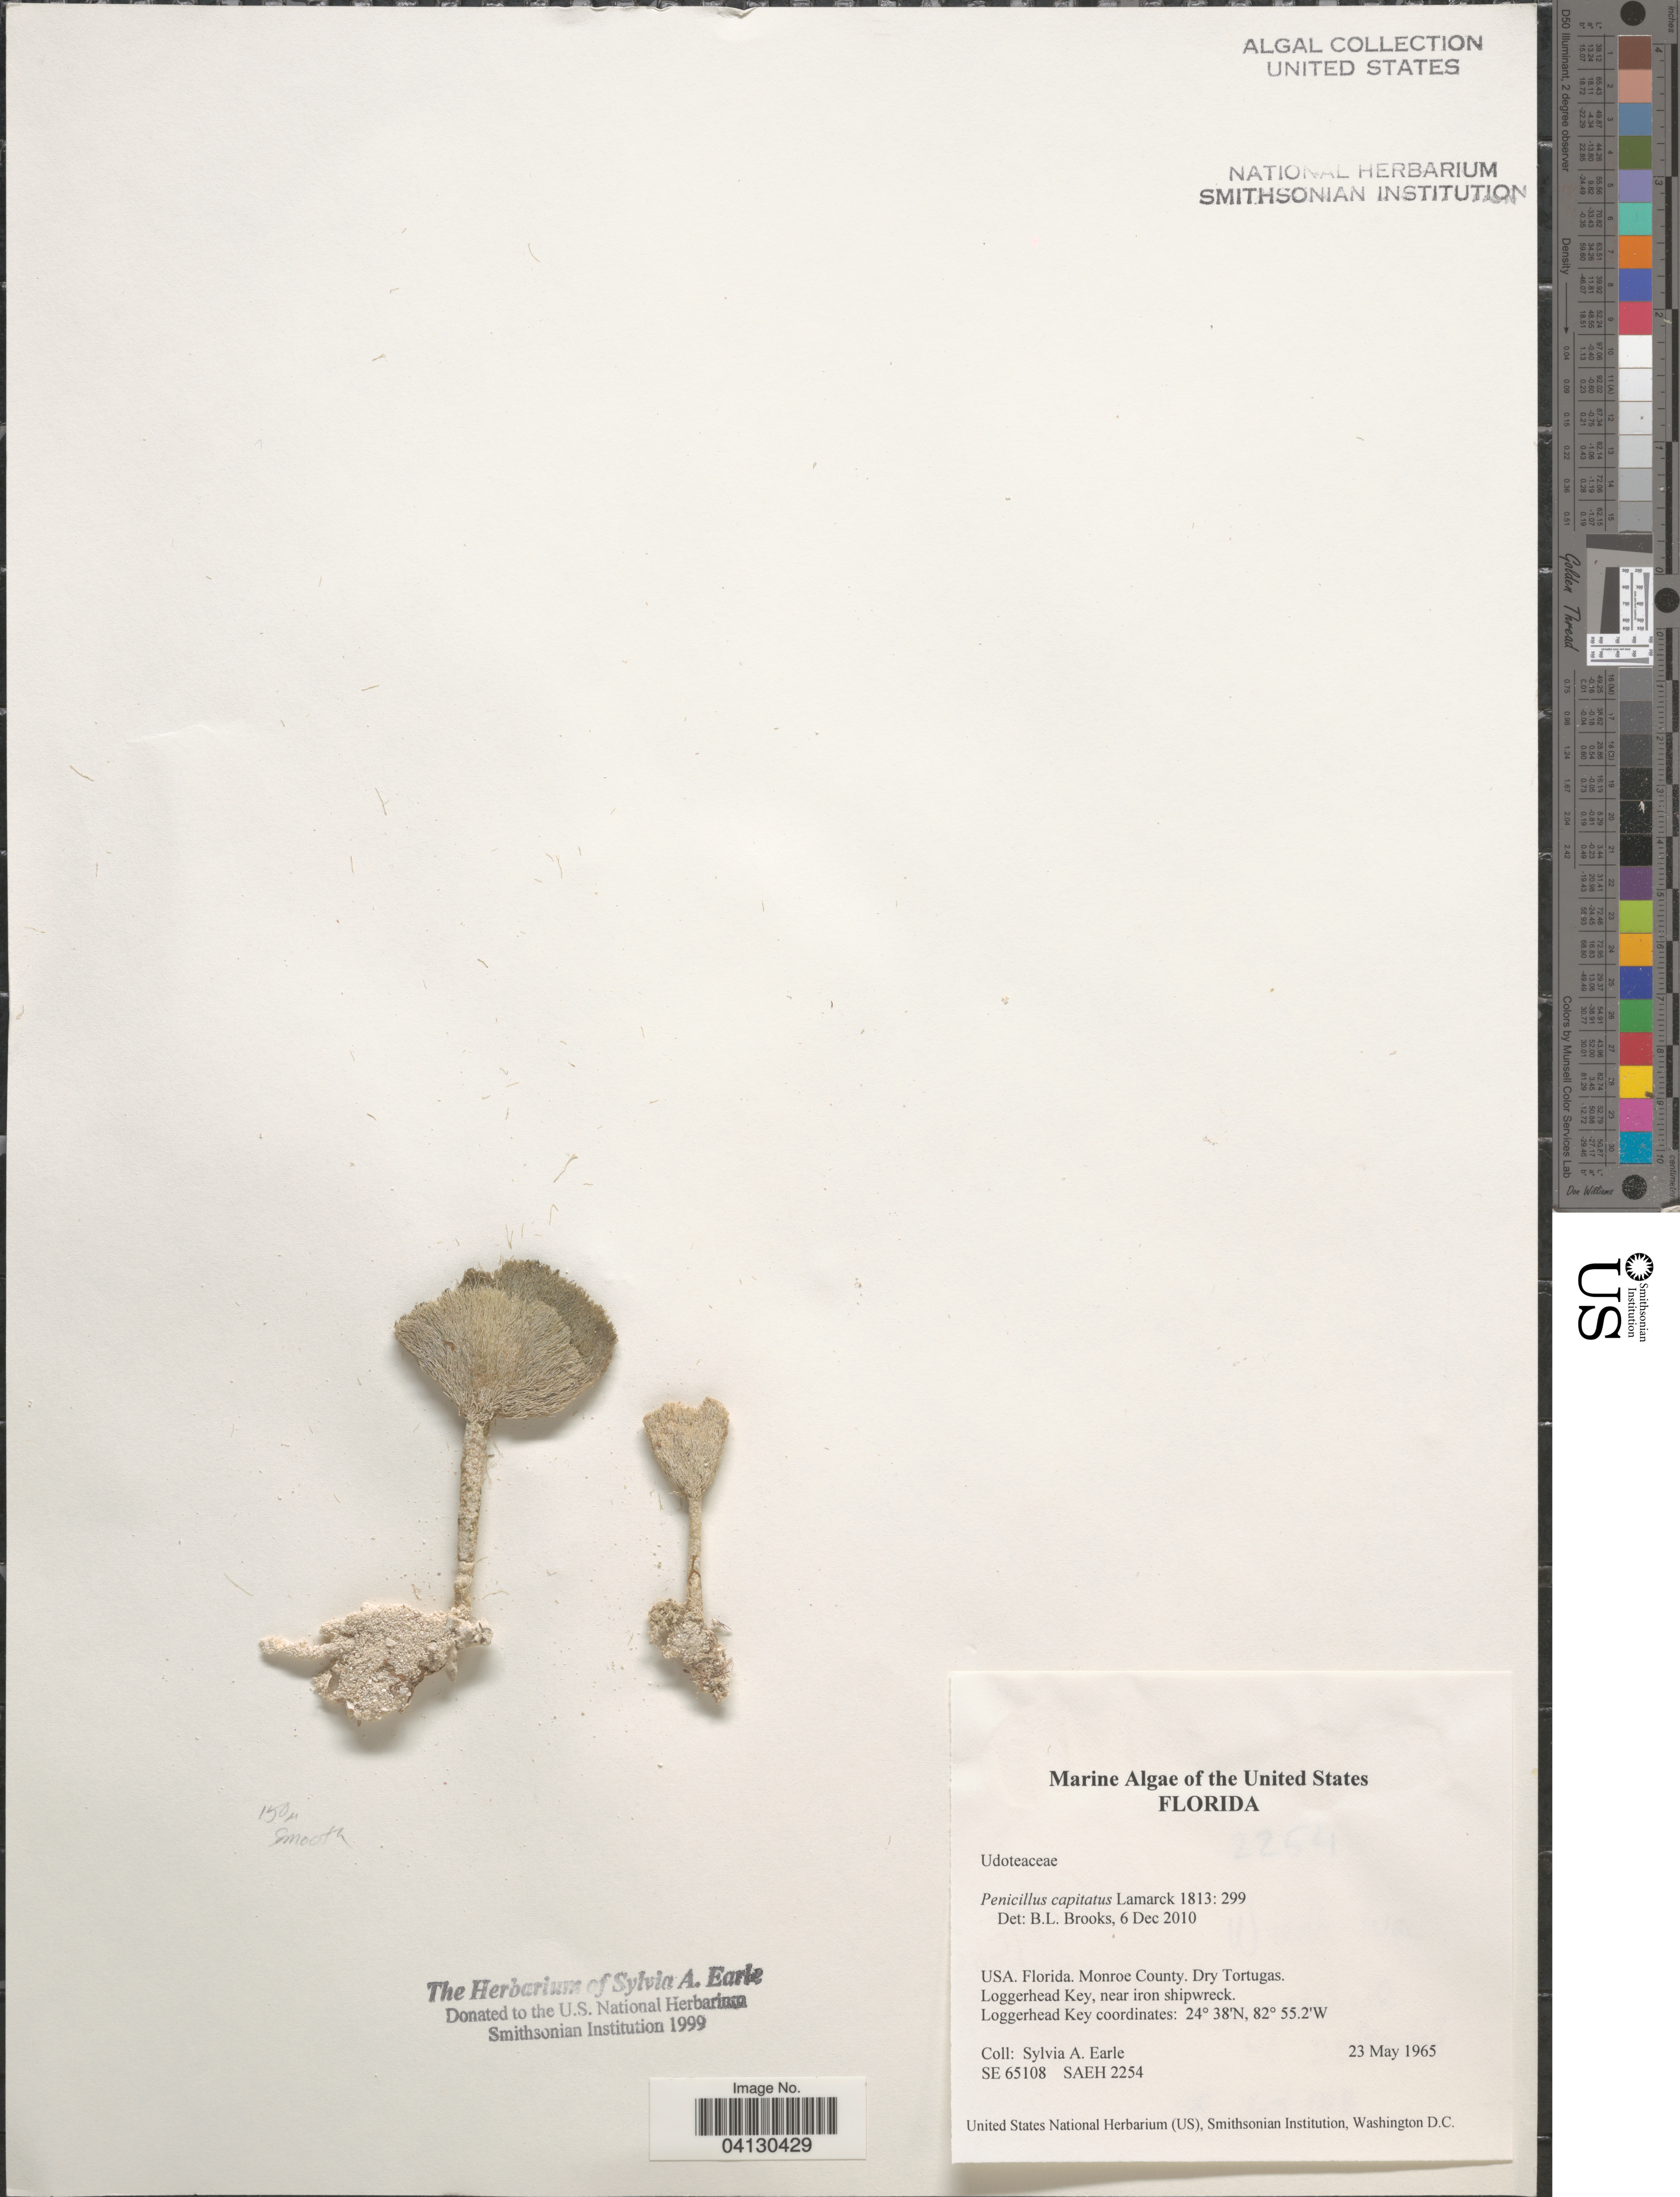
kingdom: Plantae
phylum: Chlorophyta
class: Ulvophyceae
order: Bryopsidales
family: Udoteaceae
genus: Penicillus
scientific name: Penicillus capitatus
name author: Lam.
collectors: S. A. Earle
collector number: SE65108/SAEH2254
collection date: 1965-05-23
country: United States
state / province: Florida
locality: Monroe County. Dry Tortugas. Loggehead Key, near iron shipwreck.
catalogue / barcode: US 329015